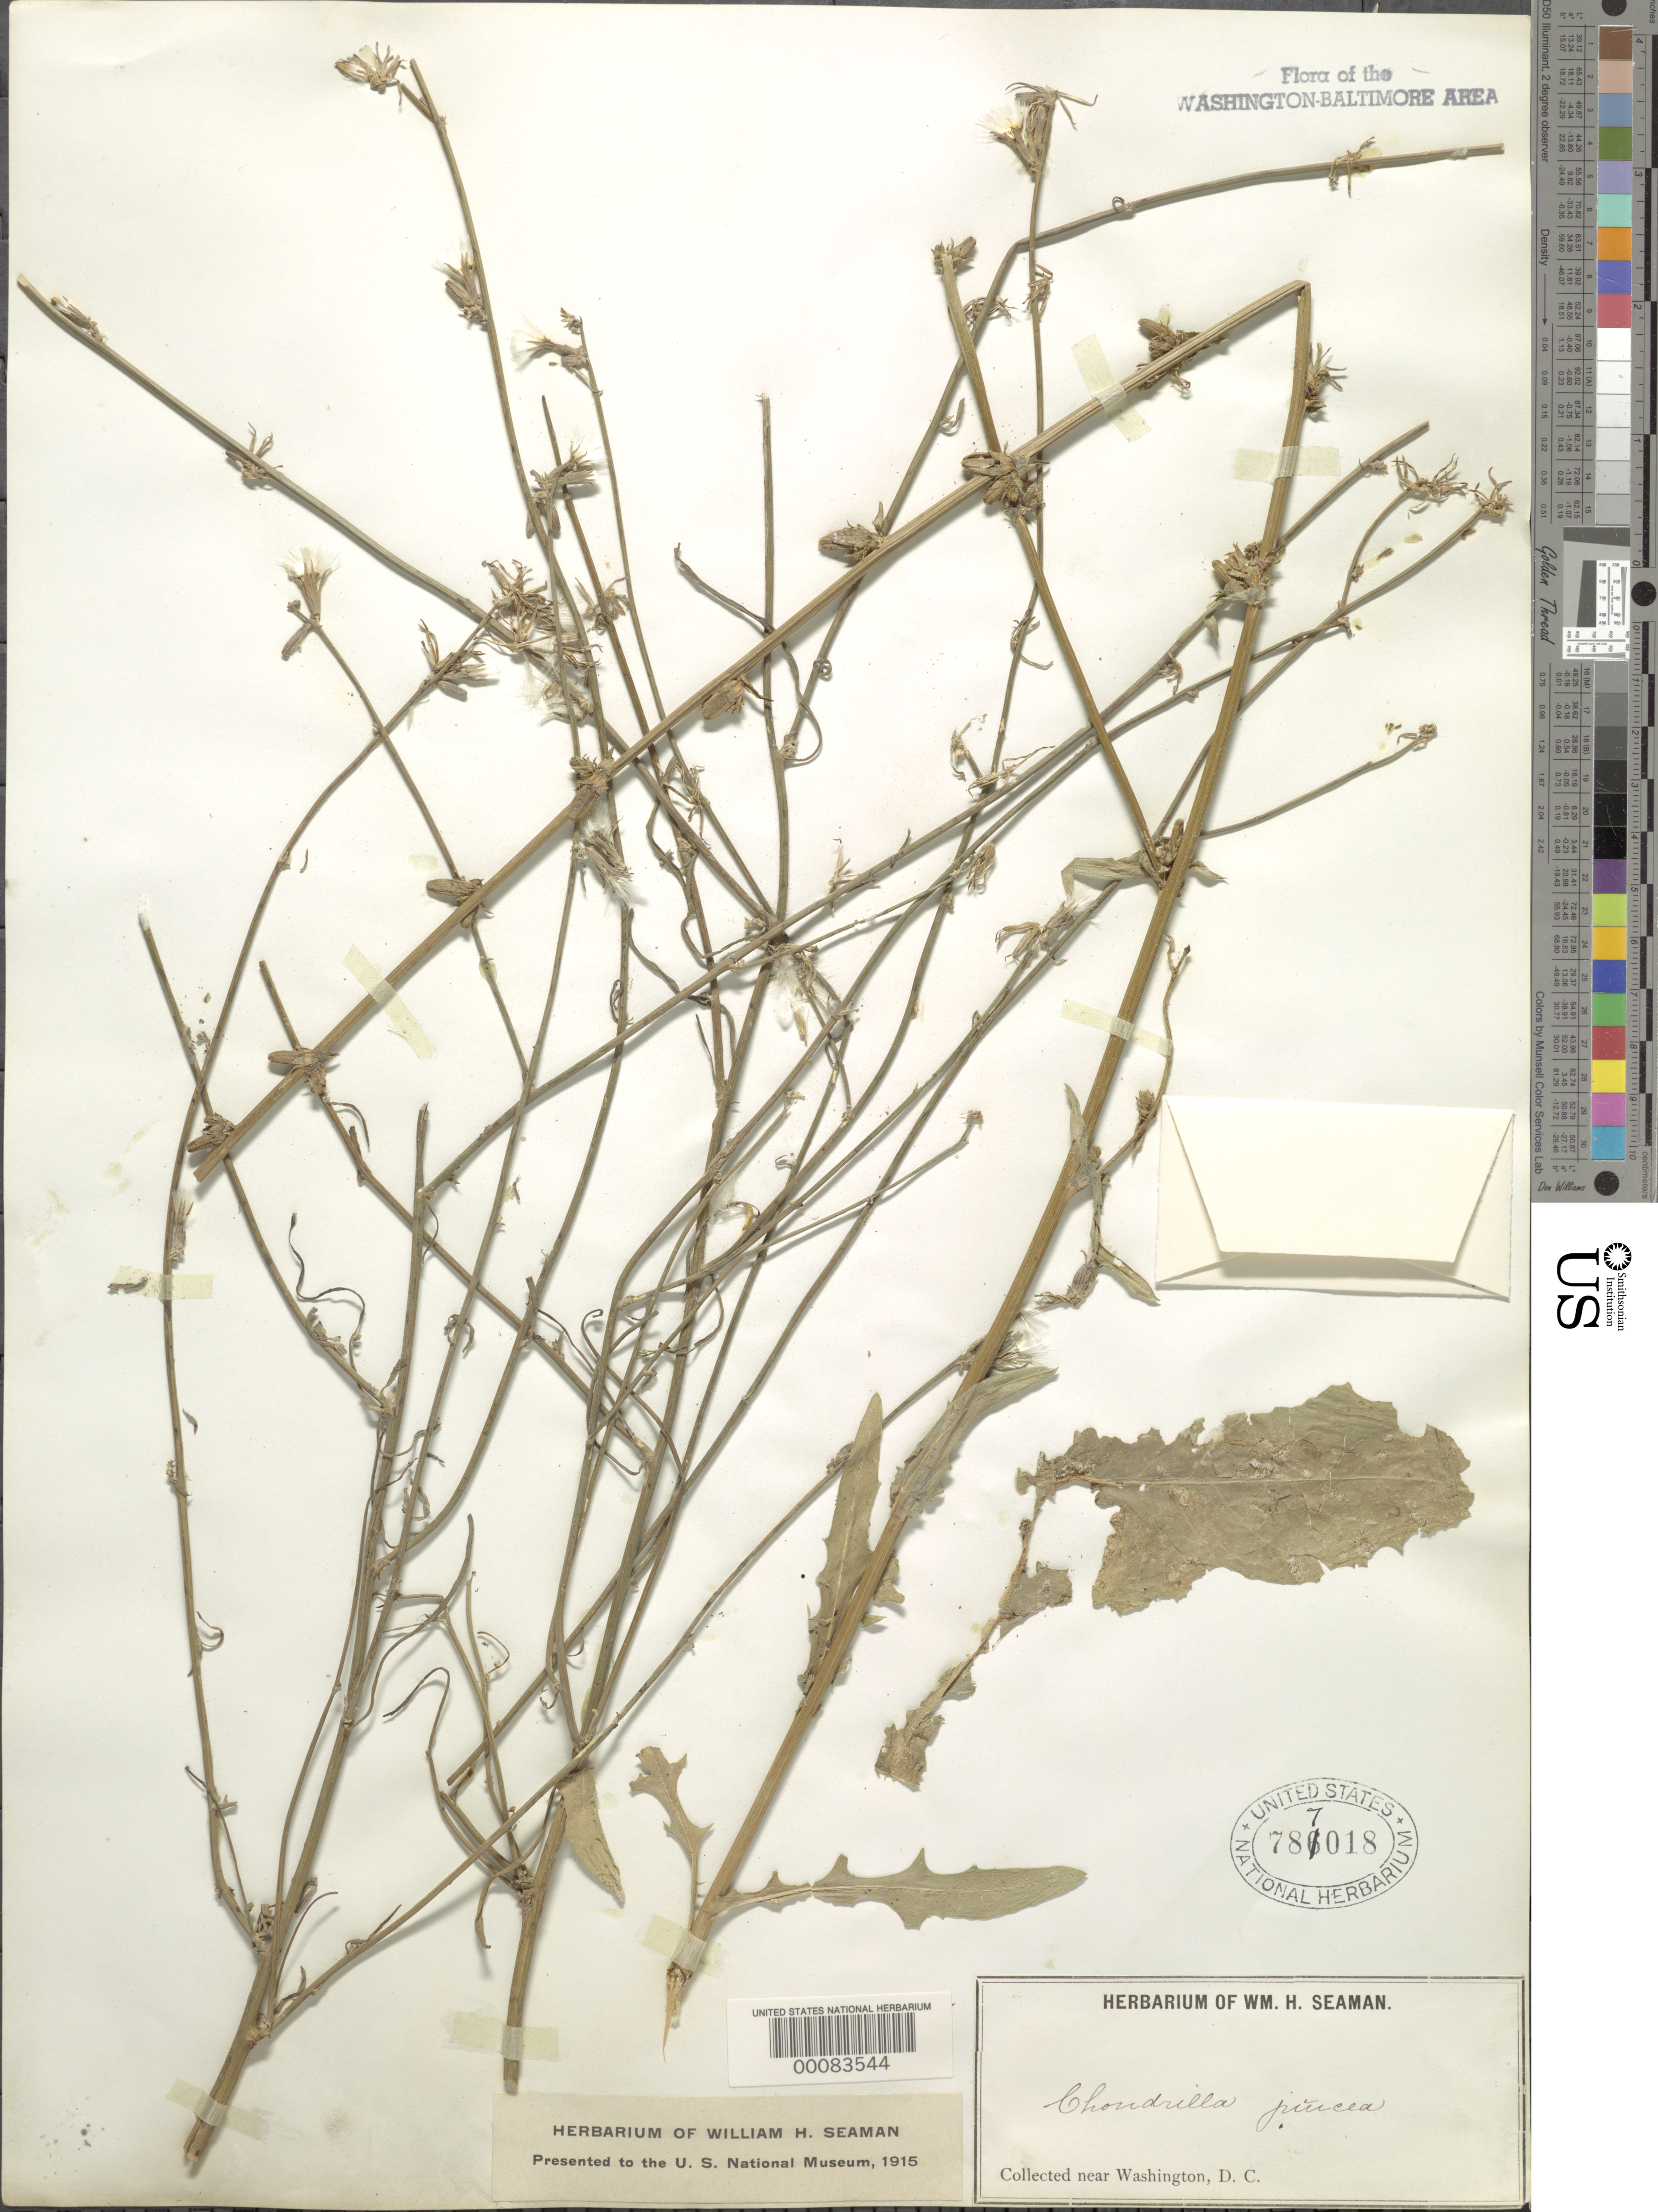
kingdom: Plantae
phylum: Tracheophyta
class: Magnoliopsida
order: Asterales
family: Asteraceae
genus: Chondrilla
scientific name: Chondrilla juncea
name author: L.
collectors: W. Seaman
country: United States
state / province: District of Columbia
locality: DC vicinity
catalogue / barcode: US 787018